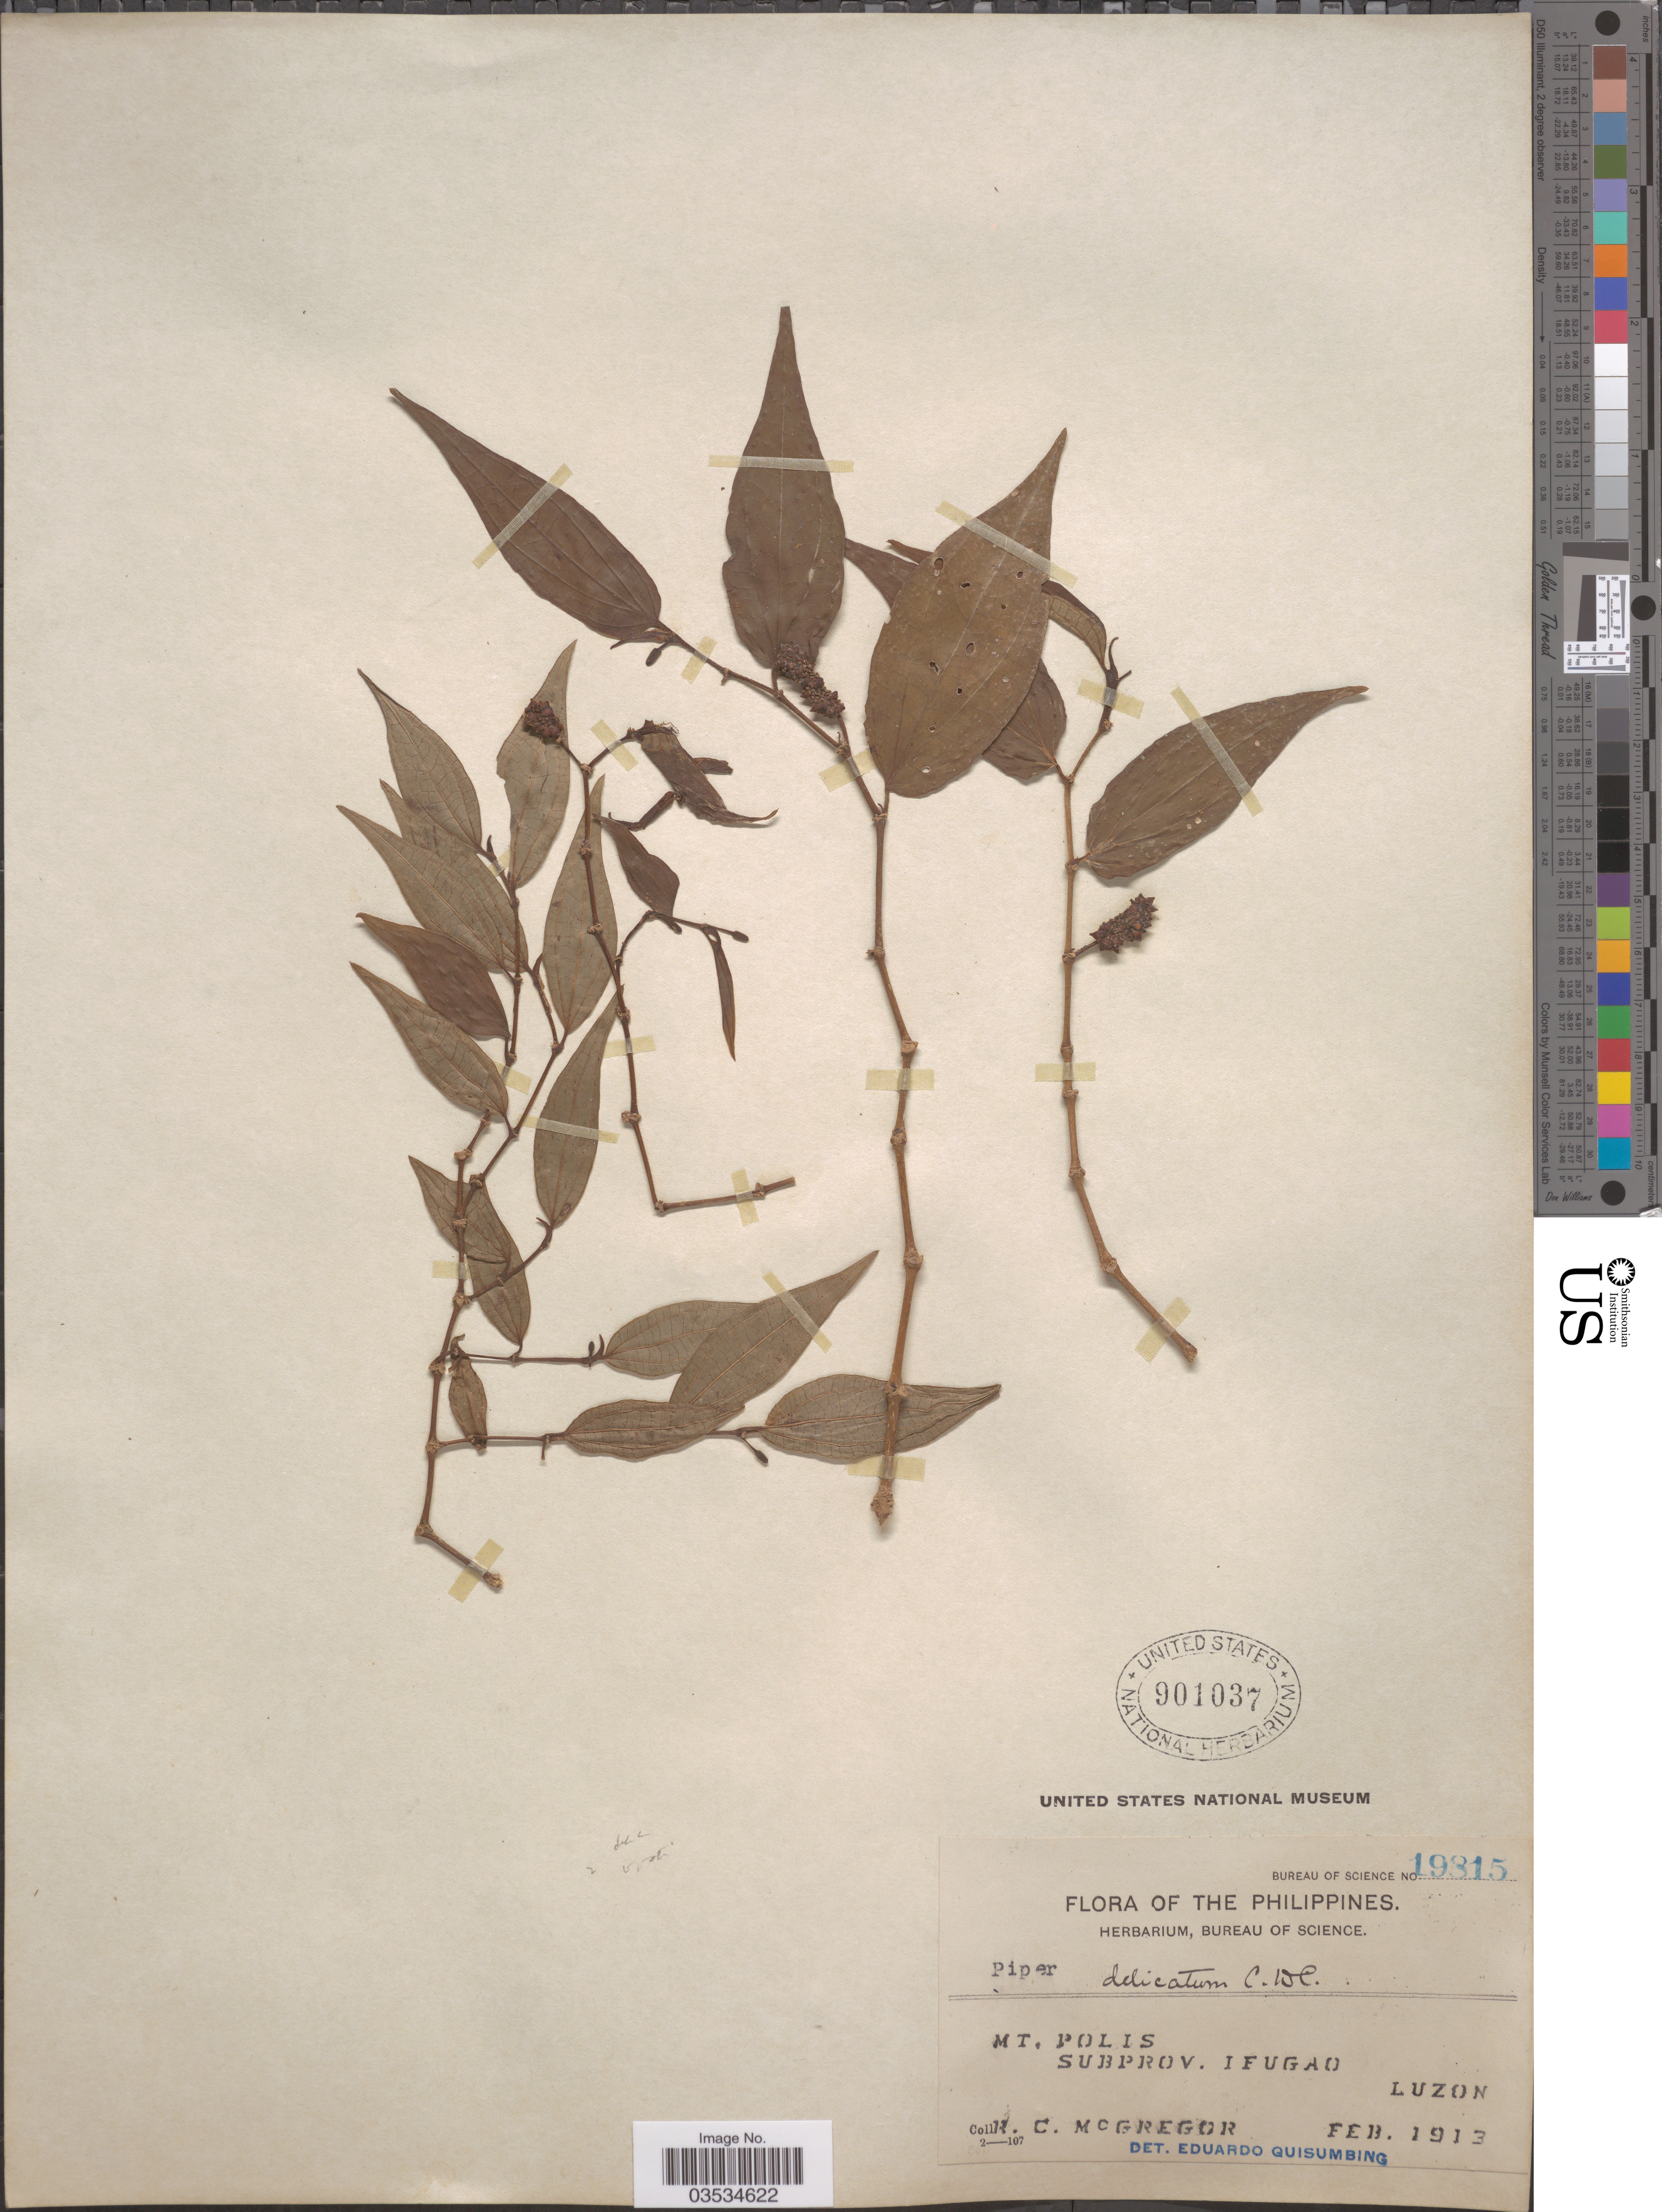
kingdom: Plantae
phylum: Tracheophyta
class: Magnoliopsida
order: Piperales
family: Piperaceae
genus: Piper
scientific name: Piper delicatum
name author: C. DC. in Elmer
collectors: R. C. McGregor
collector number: Bureau of Science 19815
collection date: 1913-02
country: Philippines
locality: Mt. Polis. Subprov. Ifugao. Luzon.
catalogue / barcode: US 901037